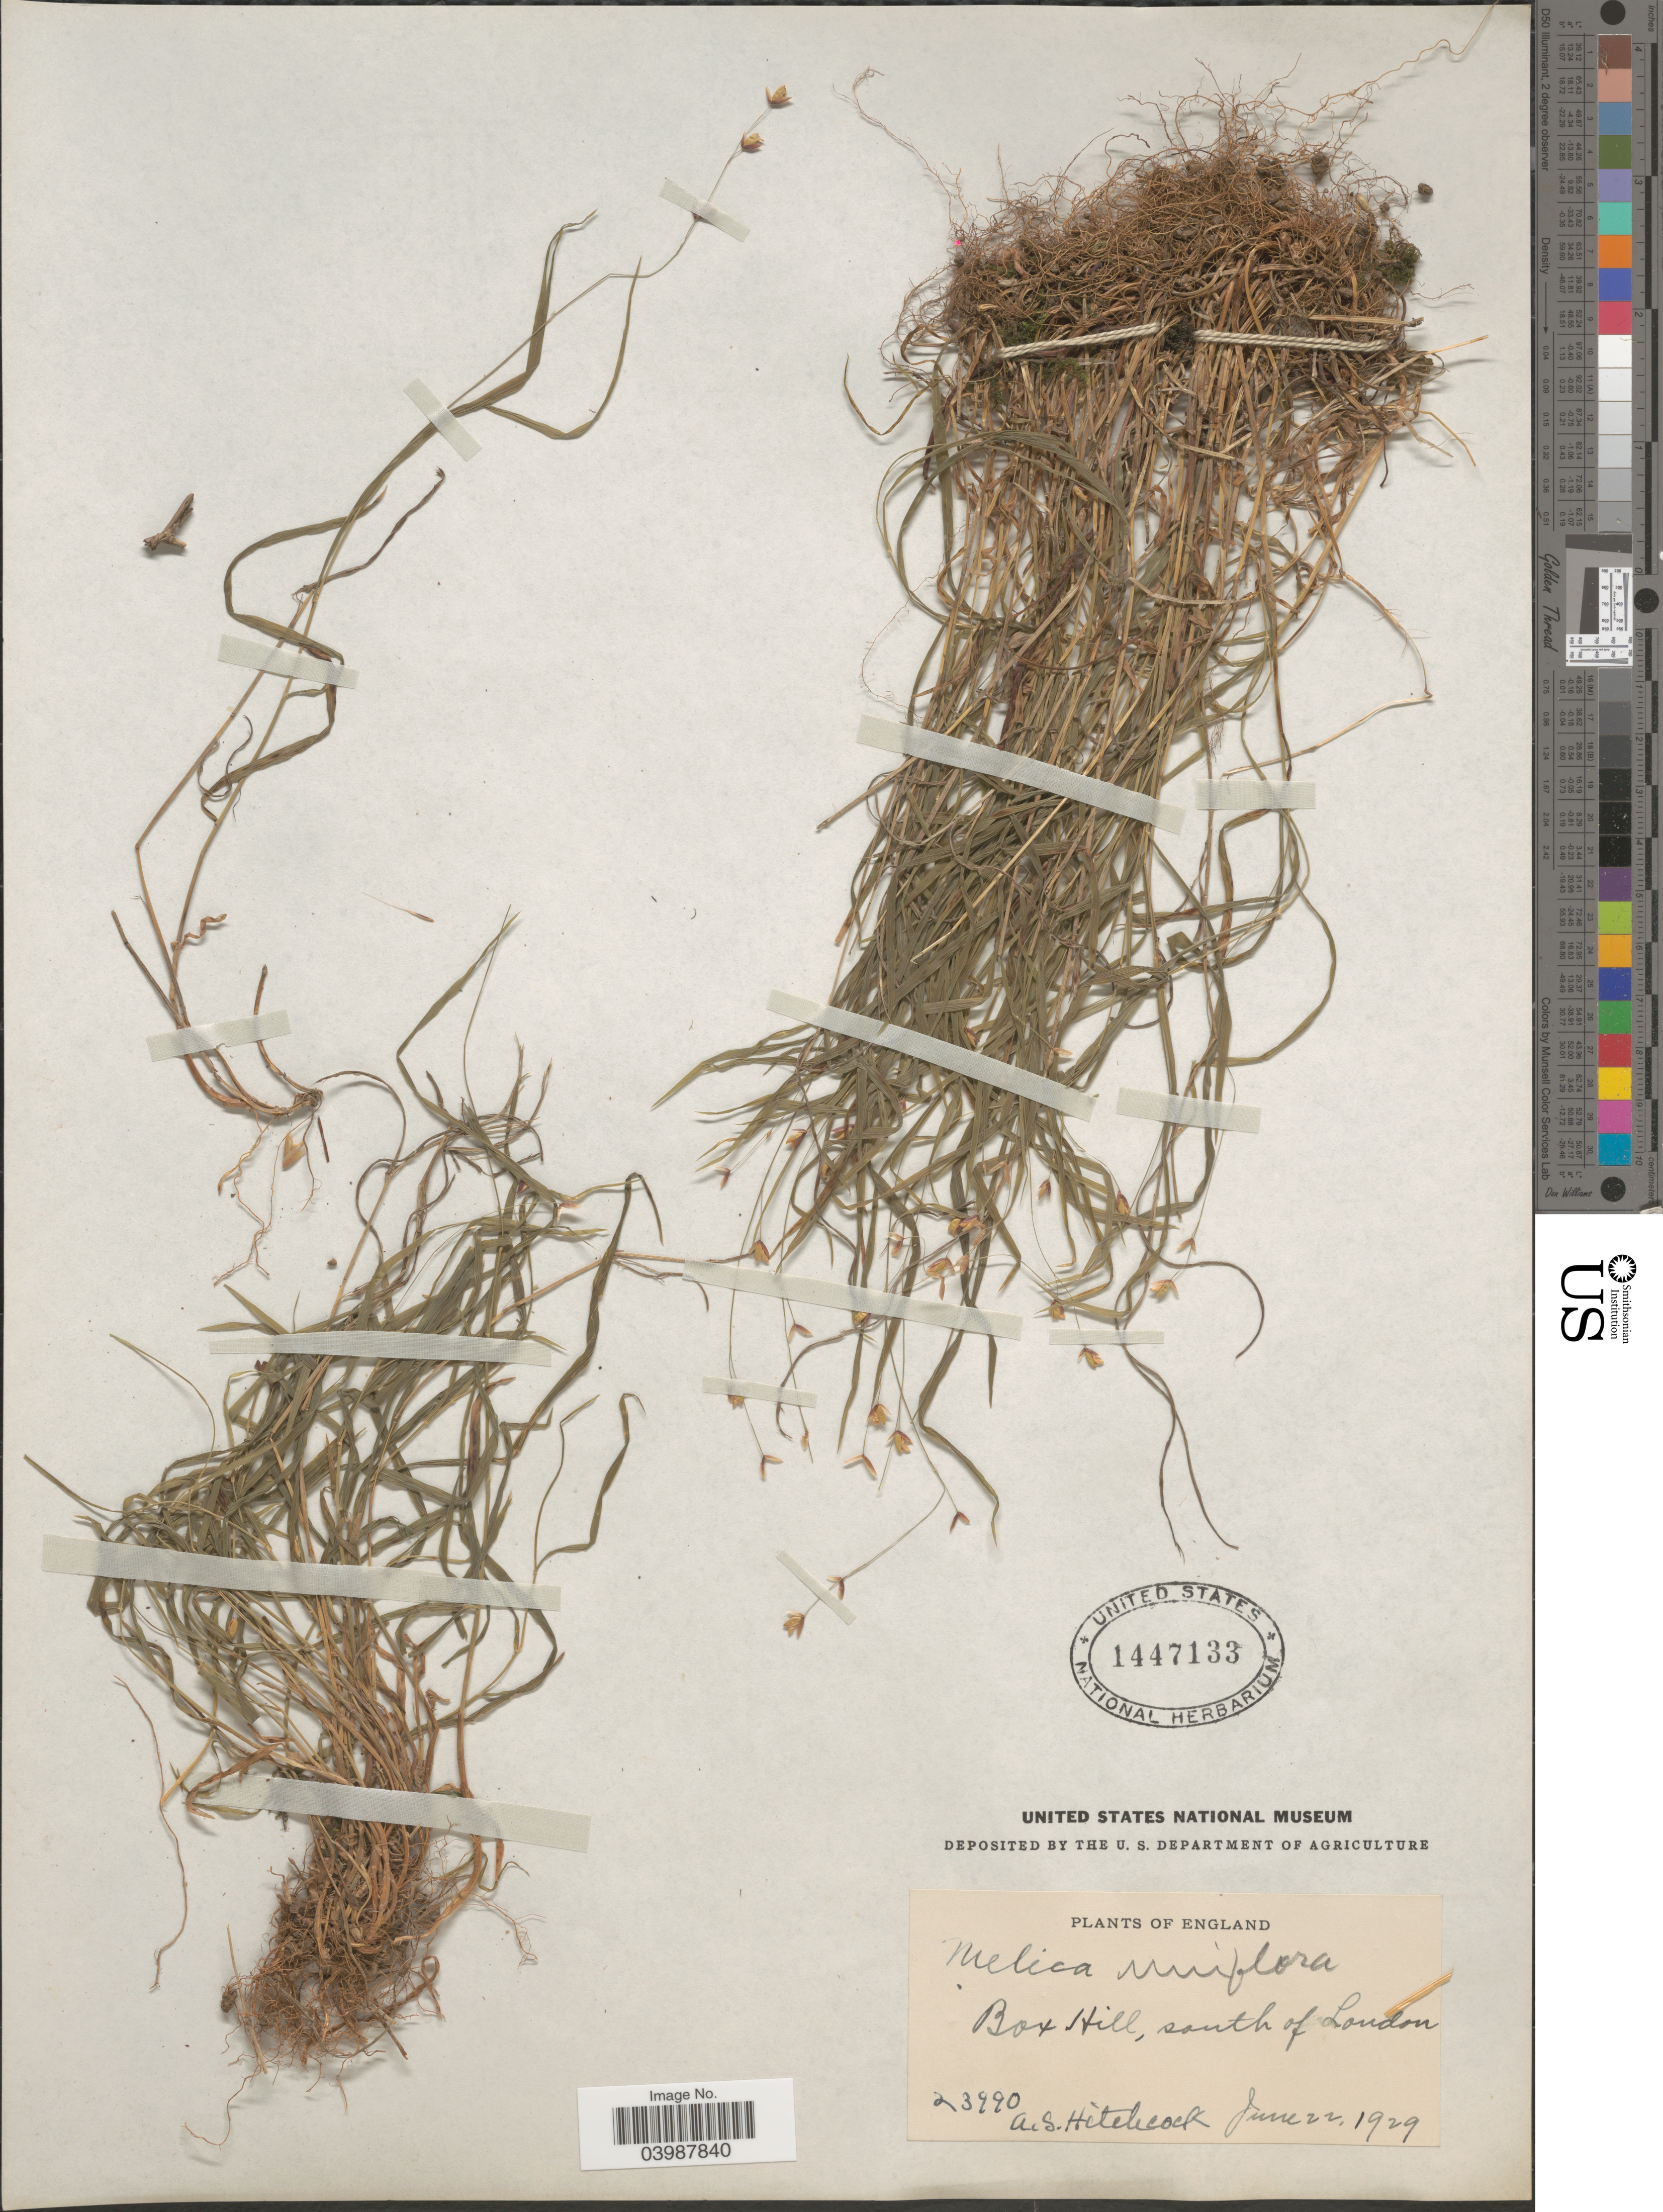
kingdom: Plantae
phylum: Tracheophyta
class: Liliopsida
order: Poales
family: Poaceae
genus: Melica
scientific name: Melica uniflora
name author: Retz.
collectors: A. S. Hitchcock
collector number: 23990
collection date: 1929-06-22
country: United Kingdom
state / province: England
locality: Box Hill, south of London.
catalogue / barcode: US 1447133